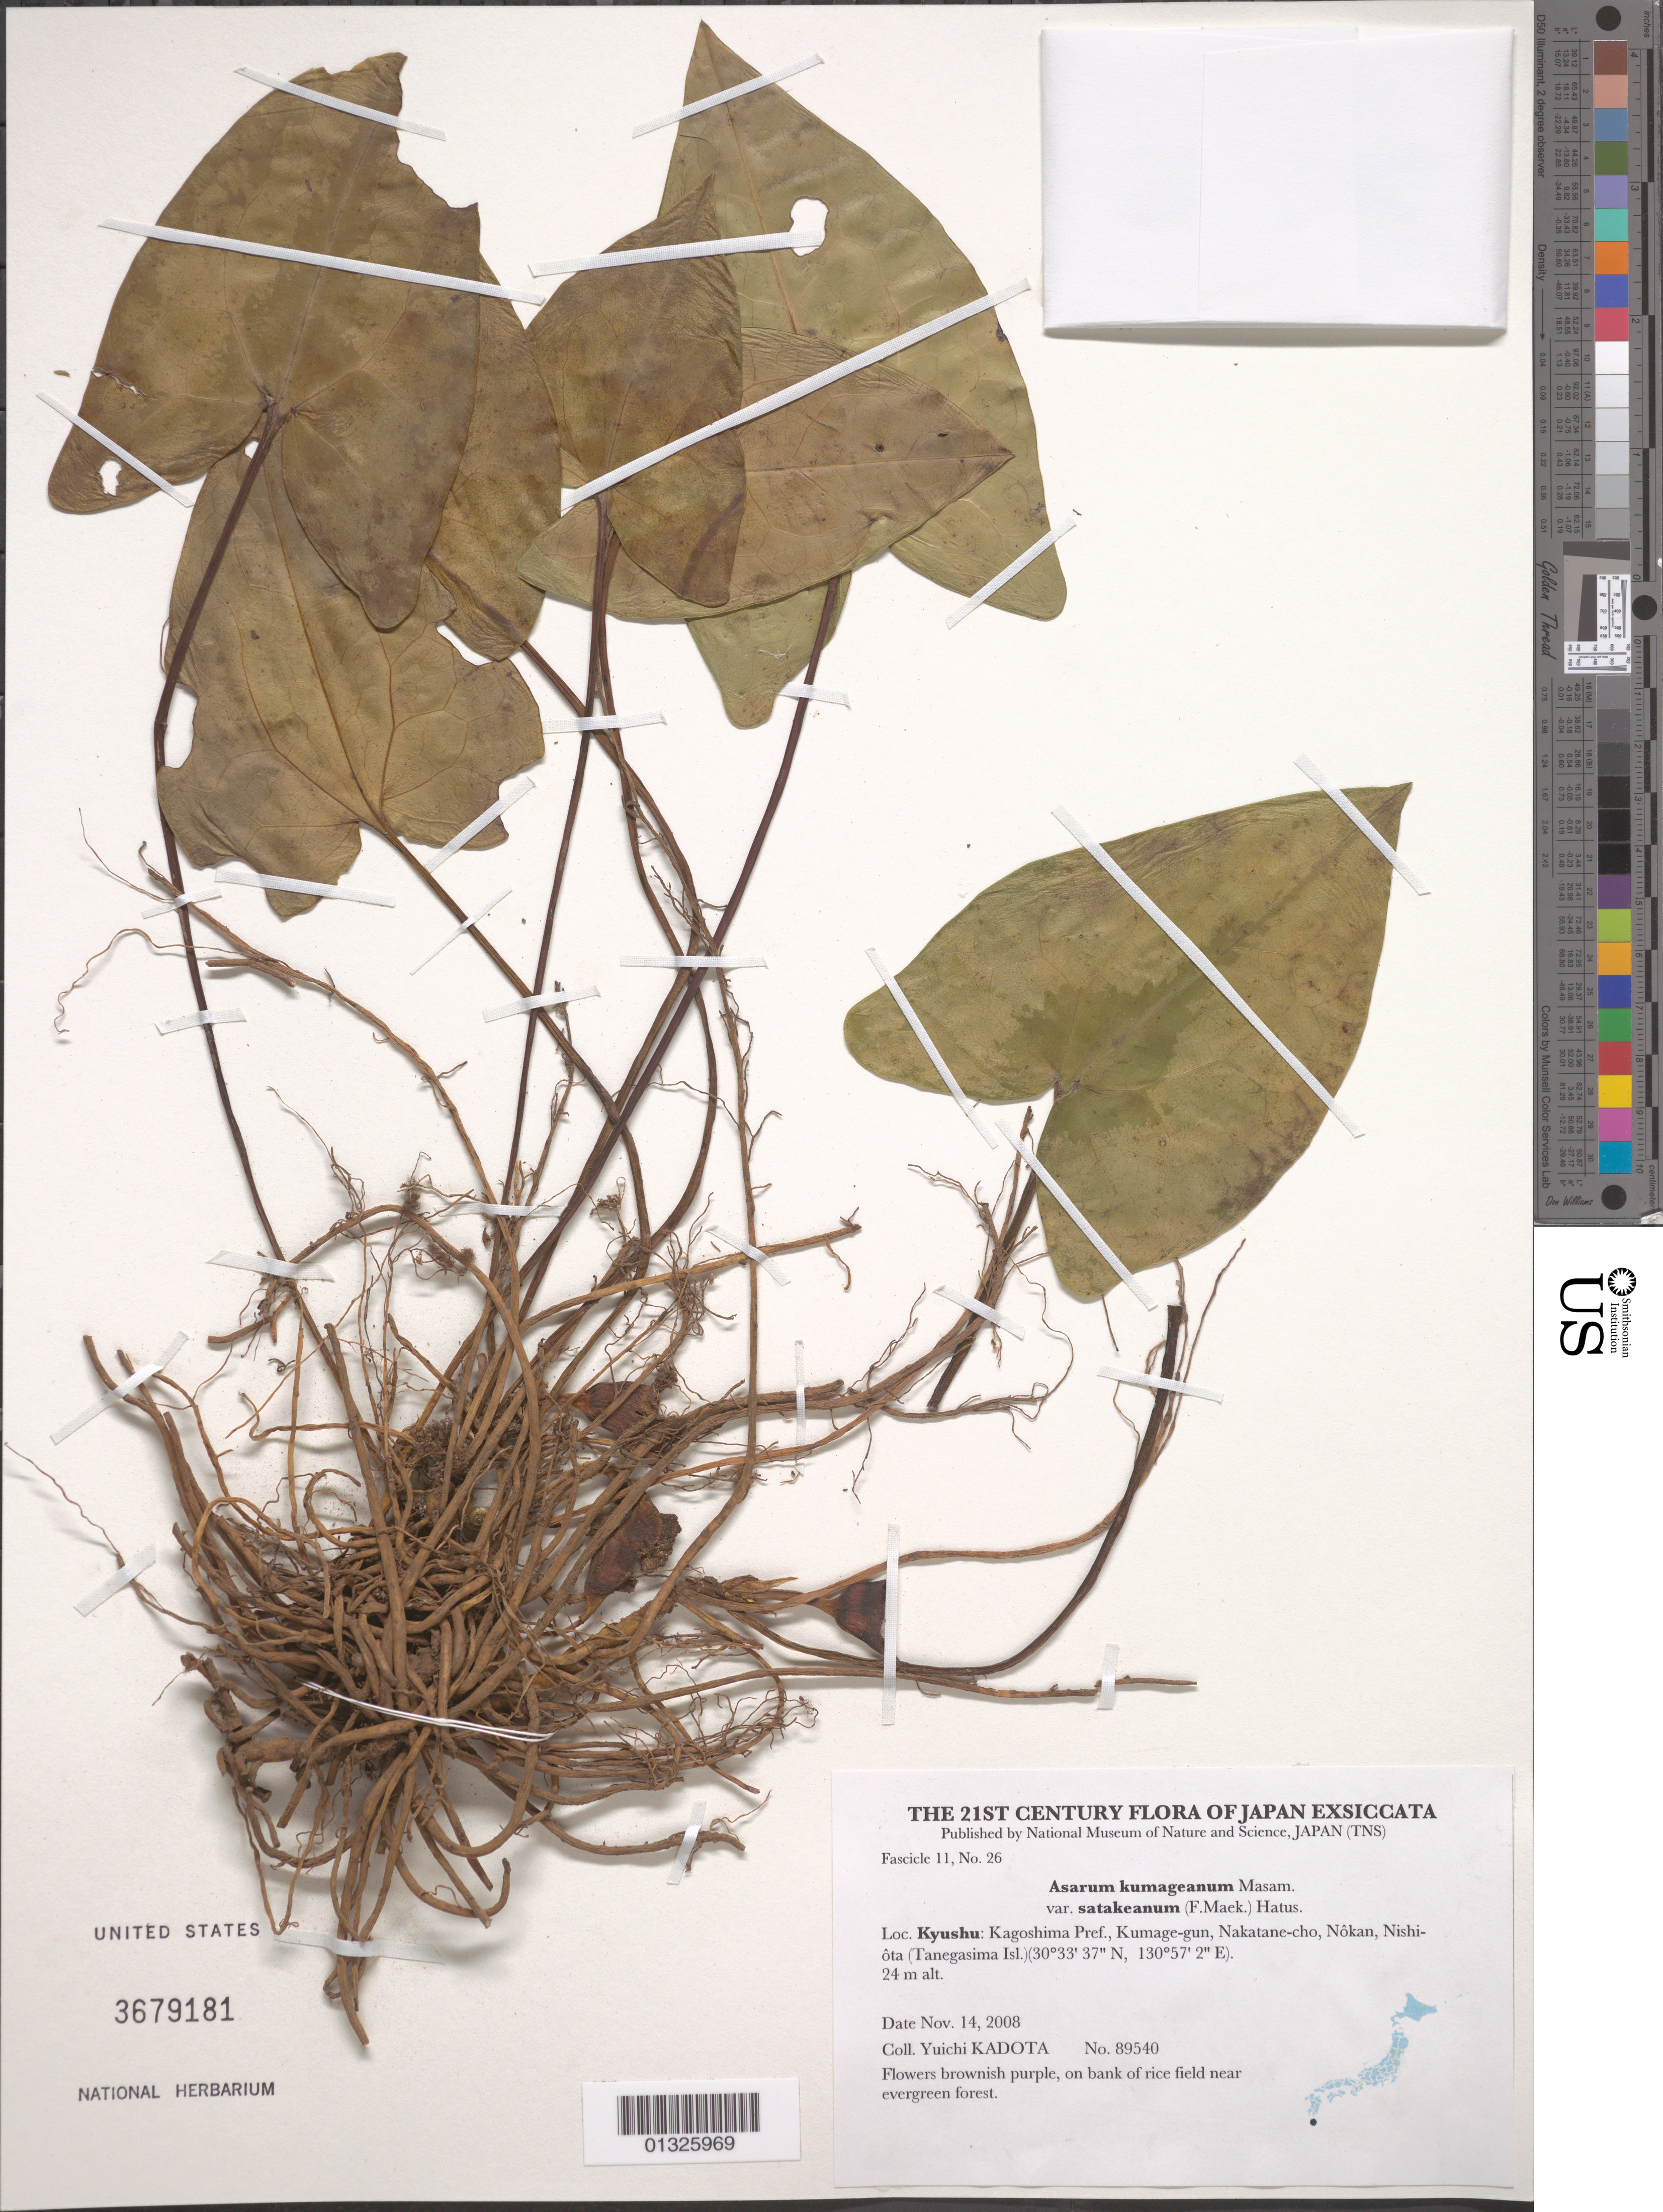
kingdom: Plantae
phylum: Tracheophyta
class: Magnoliopsida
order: Piperales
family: Aristolochiaceae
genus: Asarum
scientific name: Asarum kumageanum var. satakeanum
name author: (F. Maek.) Hatus.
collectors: Y. Kadota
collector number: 89540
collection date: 2008-11-14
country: Japan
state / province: Kagosima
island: Tanegashima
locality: Kyushu, Kagoshima Pref., Kumage-gun, Nakatane-cho, Nokan, Nishi-ota (Tanegasima Isl.)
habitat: on bank of rice field near evergreen forest.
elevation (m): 24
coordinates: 30 33 37 N, 130 57 2 E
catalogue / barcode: US 3679181